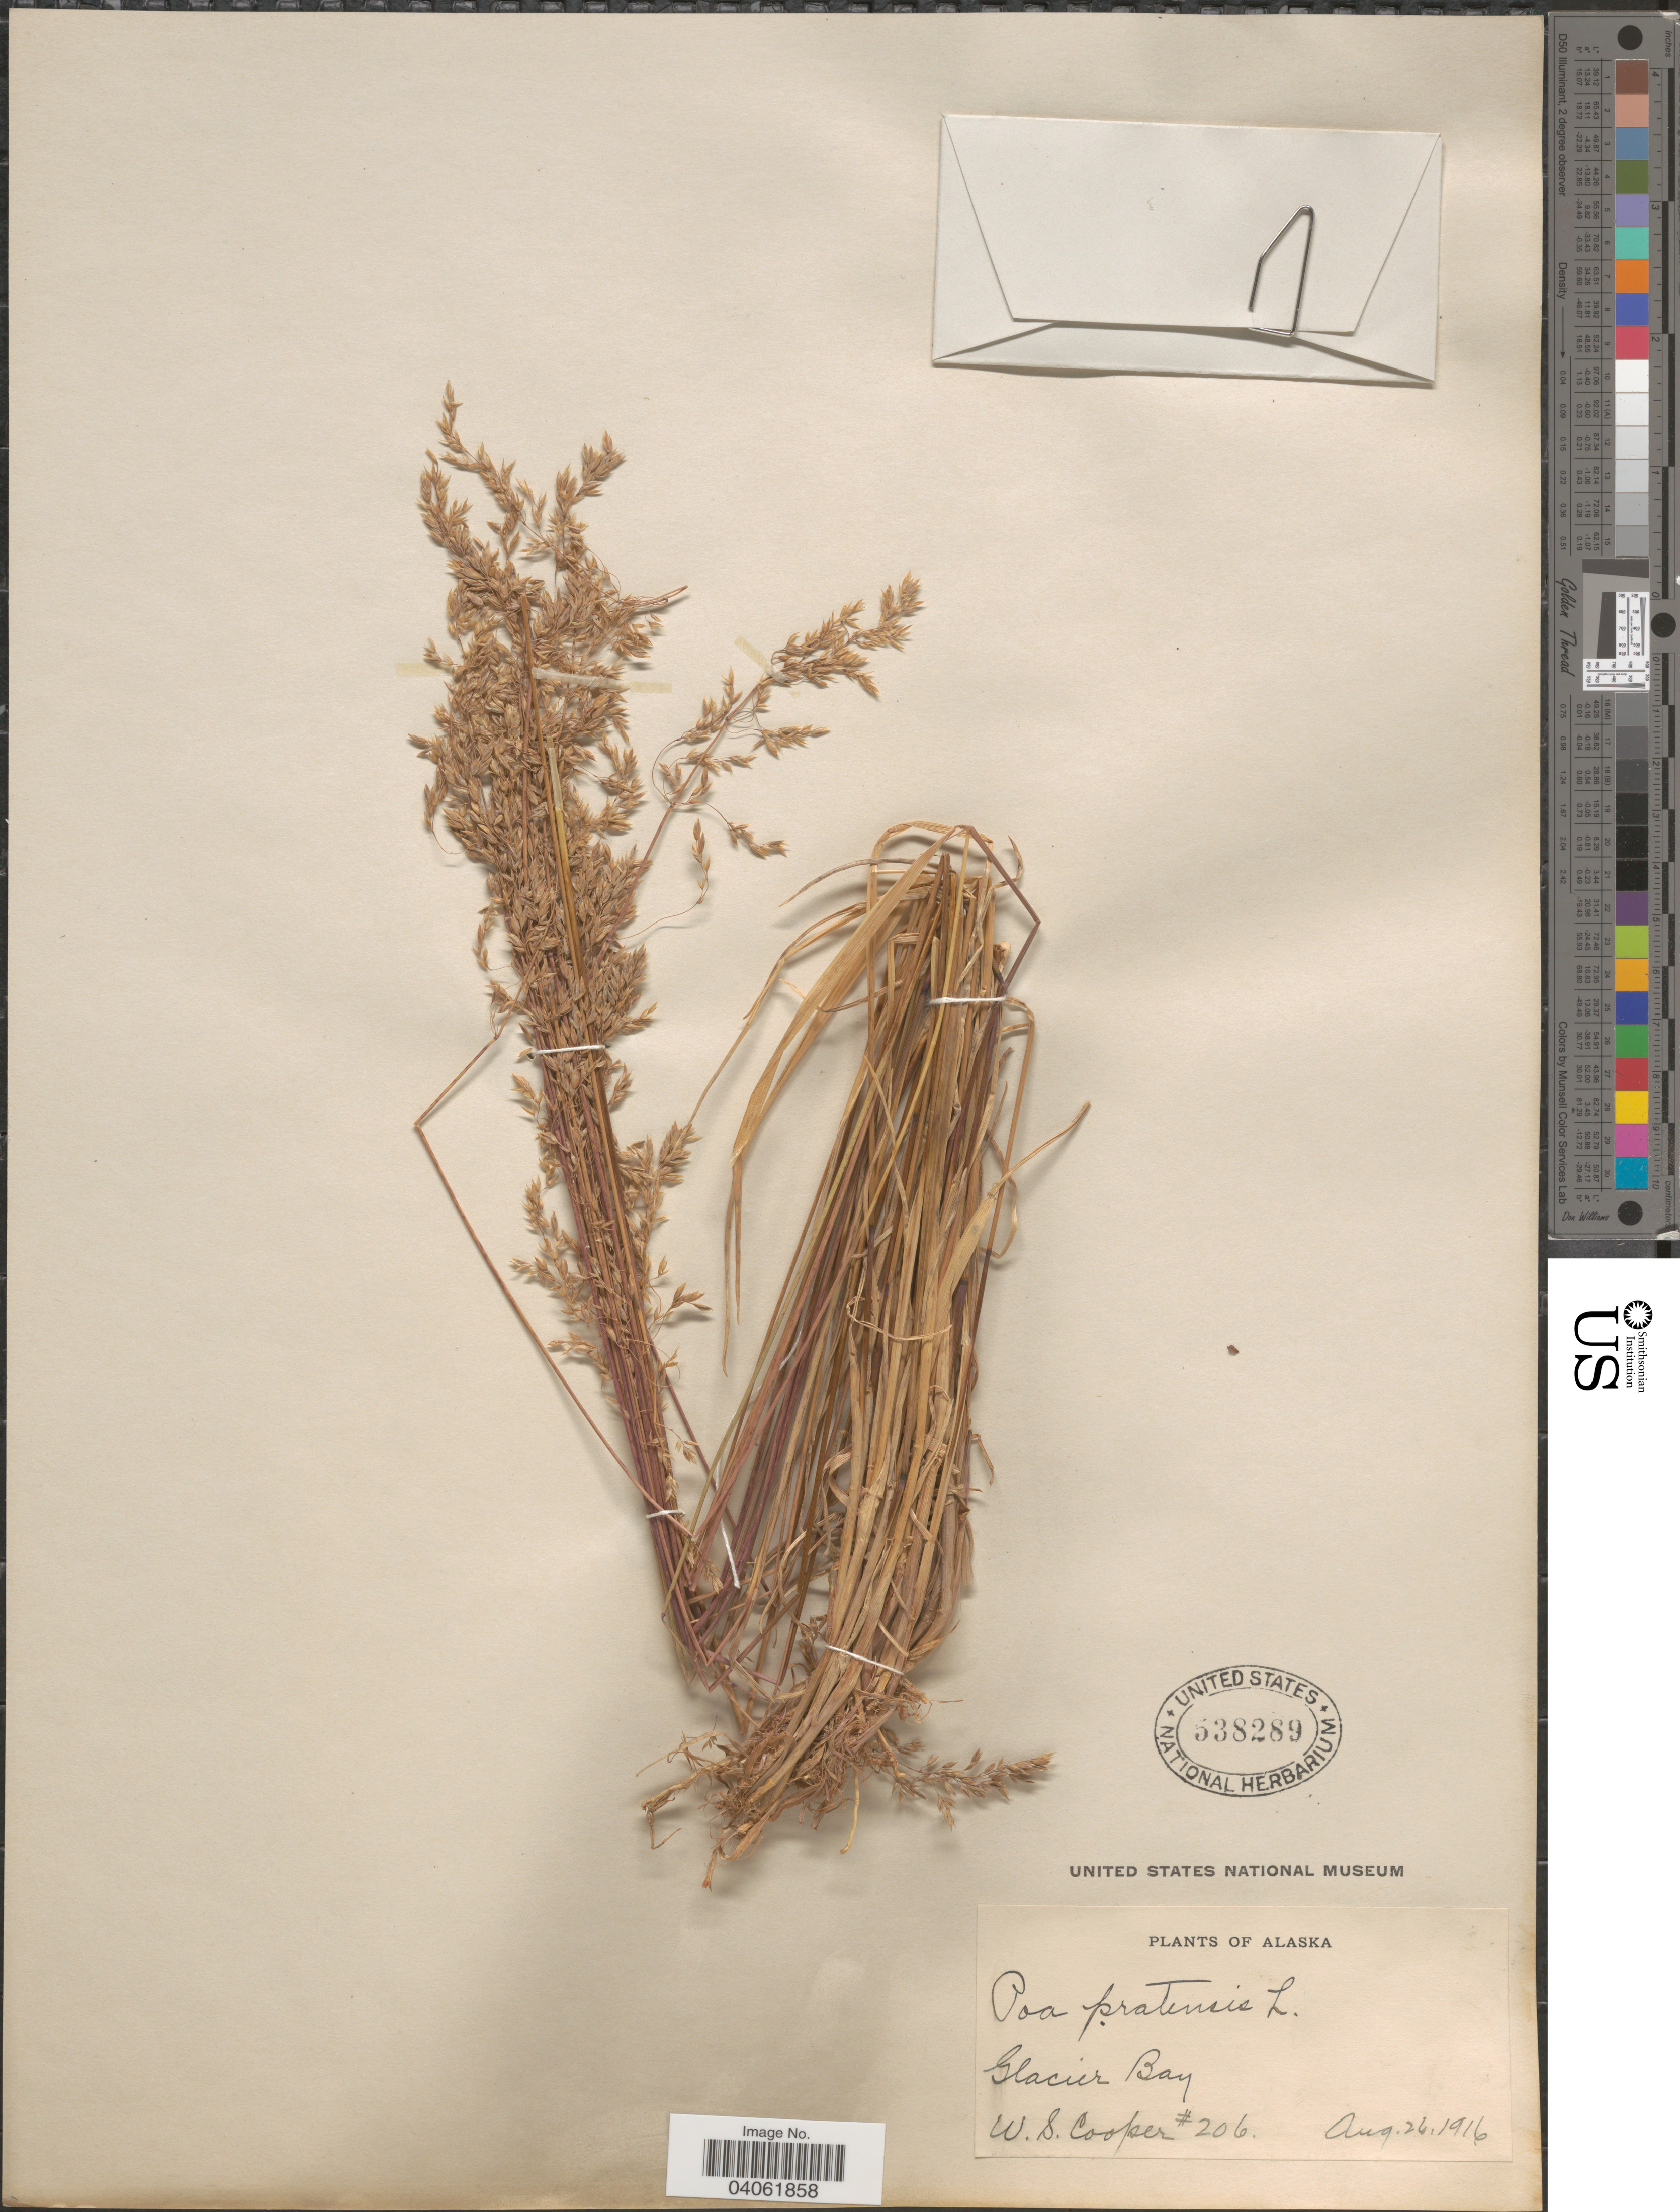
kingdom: Plantae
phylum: Tracheophyta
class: Liliopsida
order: Poales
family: Poaceae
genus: Poa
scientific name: Poa pratensis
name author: L.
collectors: W. Cooper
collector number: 206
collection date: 1916-08-26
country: United States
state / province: Alaska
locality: Glacier Bay.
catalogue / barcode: US 538289